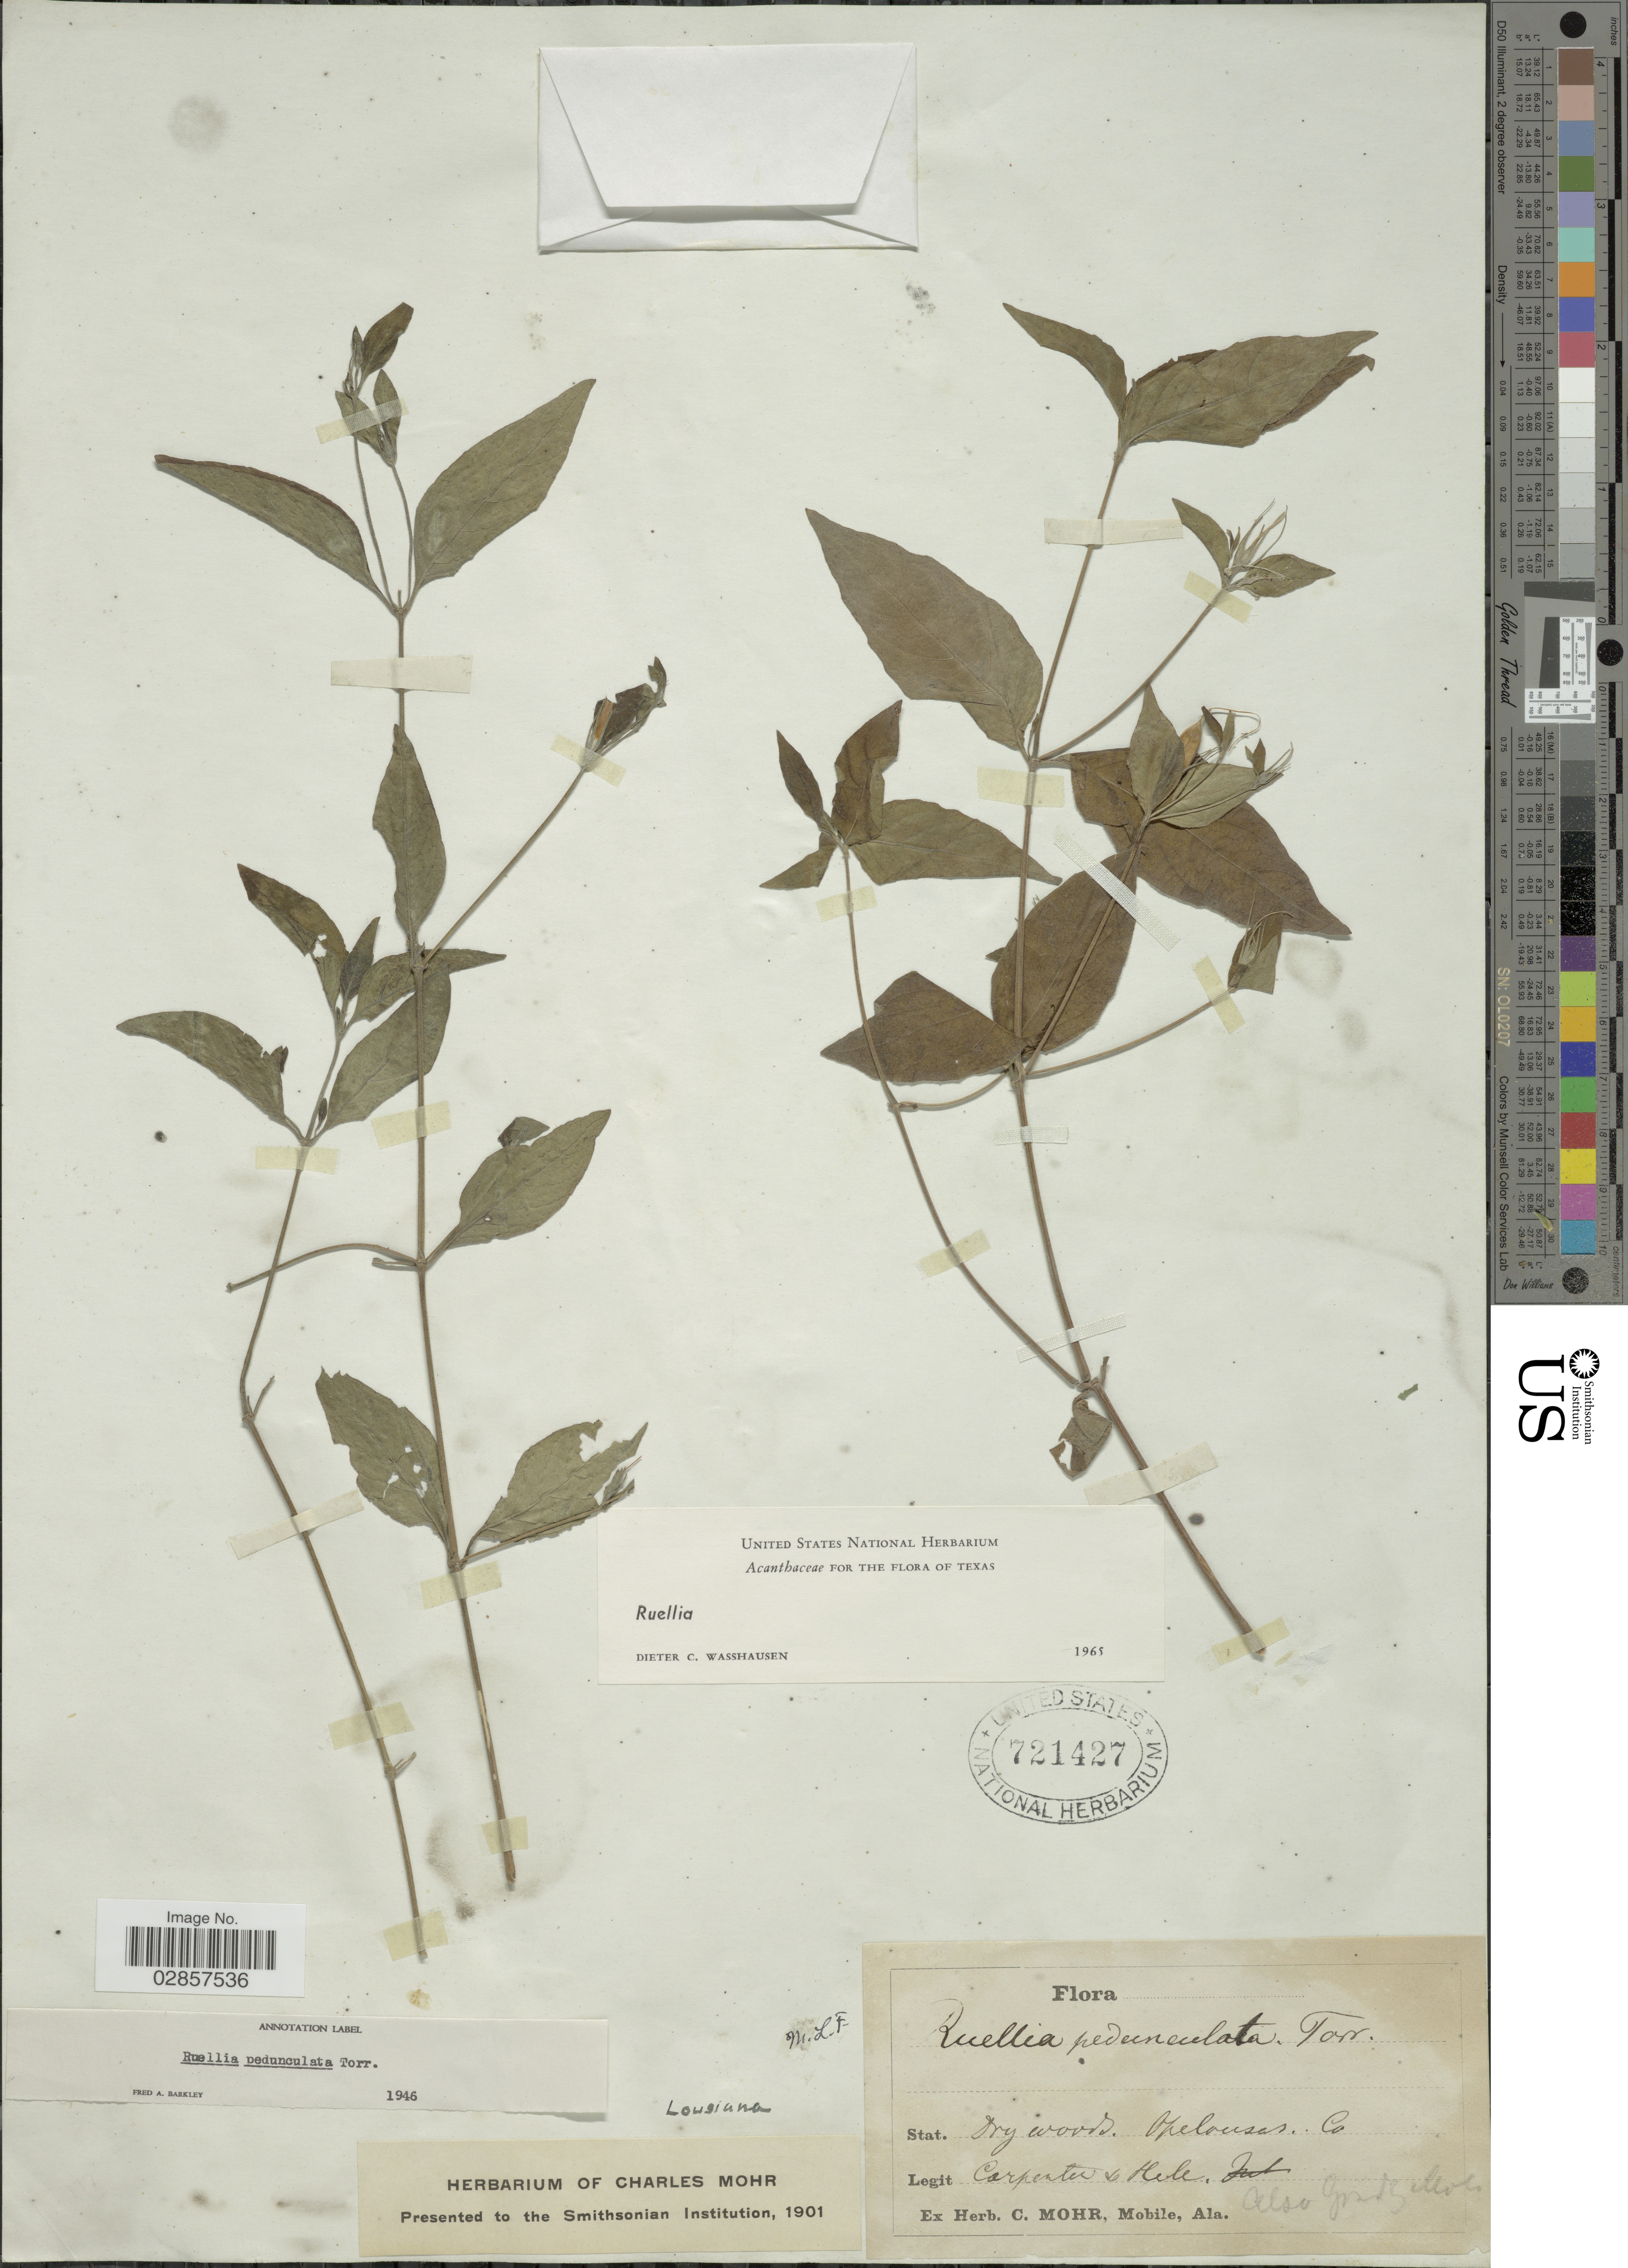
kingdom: Plantae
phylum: Tracheophyta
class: Magnoliopsida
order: Lamiales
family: Acanthaceae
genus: Ruellia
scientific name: Ruellia pedunculata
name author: Torr. ex A. Gray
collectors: -. Carpenter & Hele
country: United States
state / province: Louisiana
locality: Stat;. Dry Woods, Opelouses Co.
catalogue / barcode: US 721427